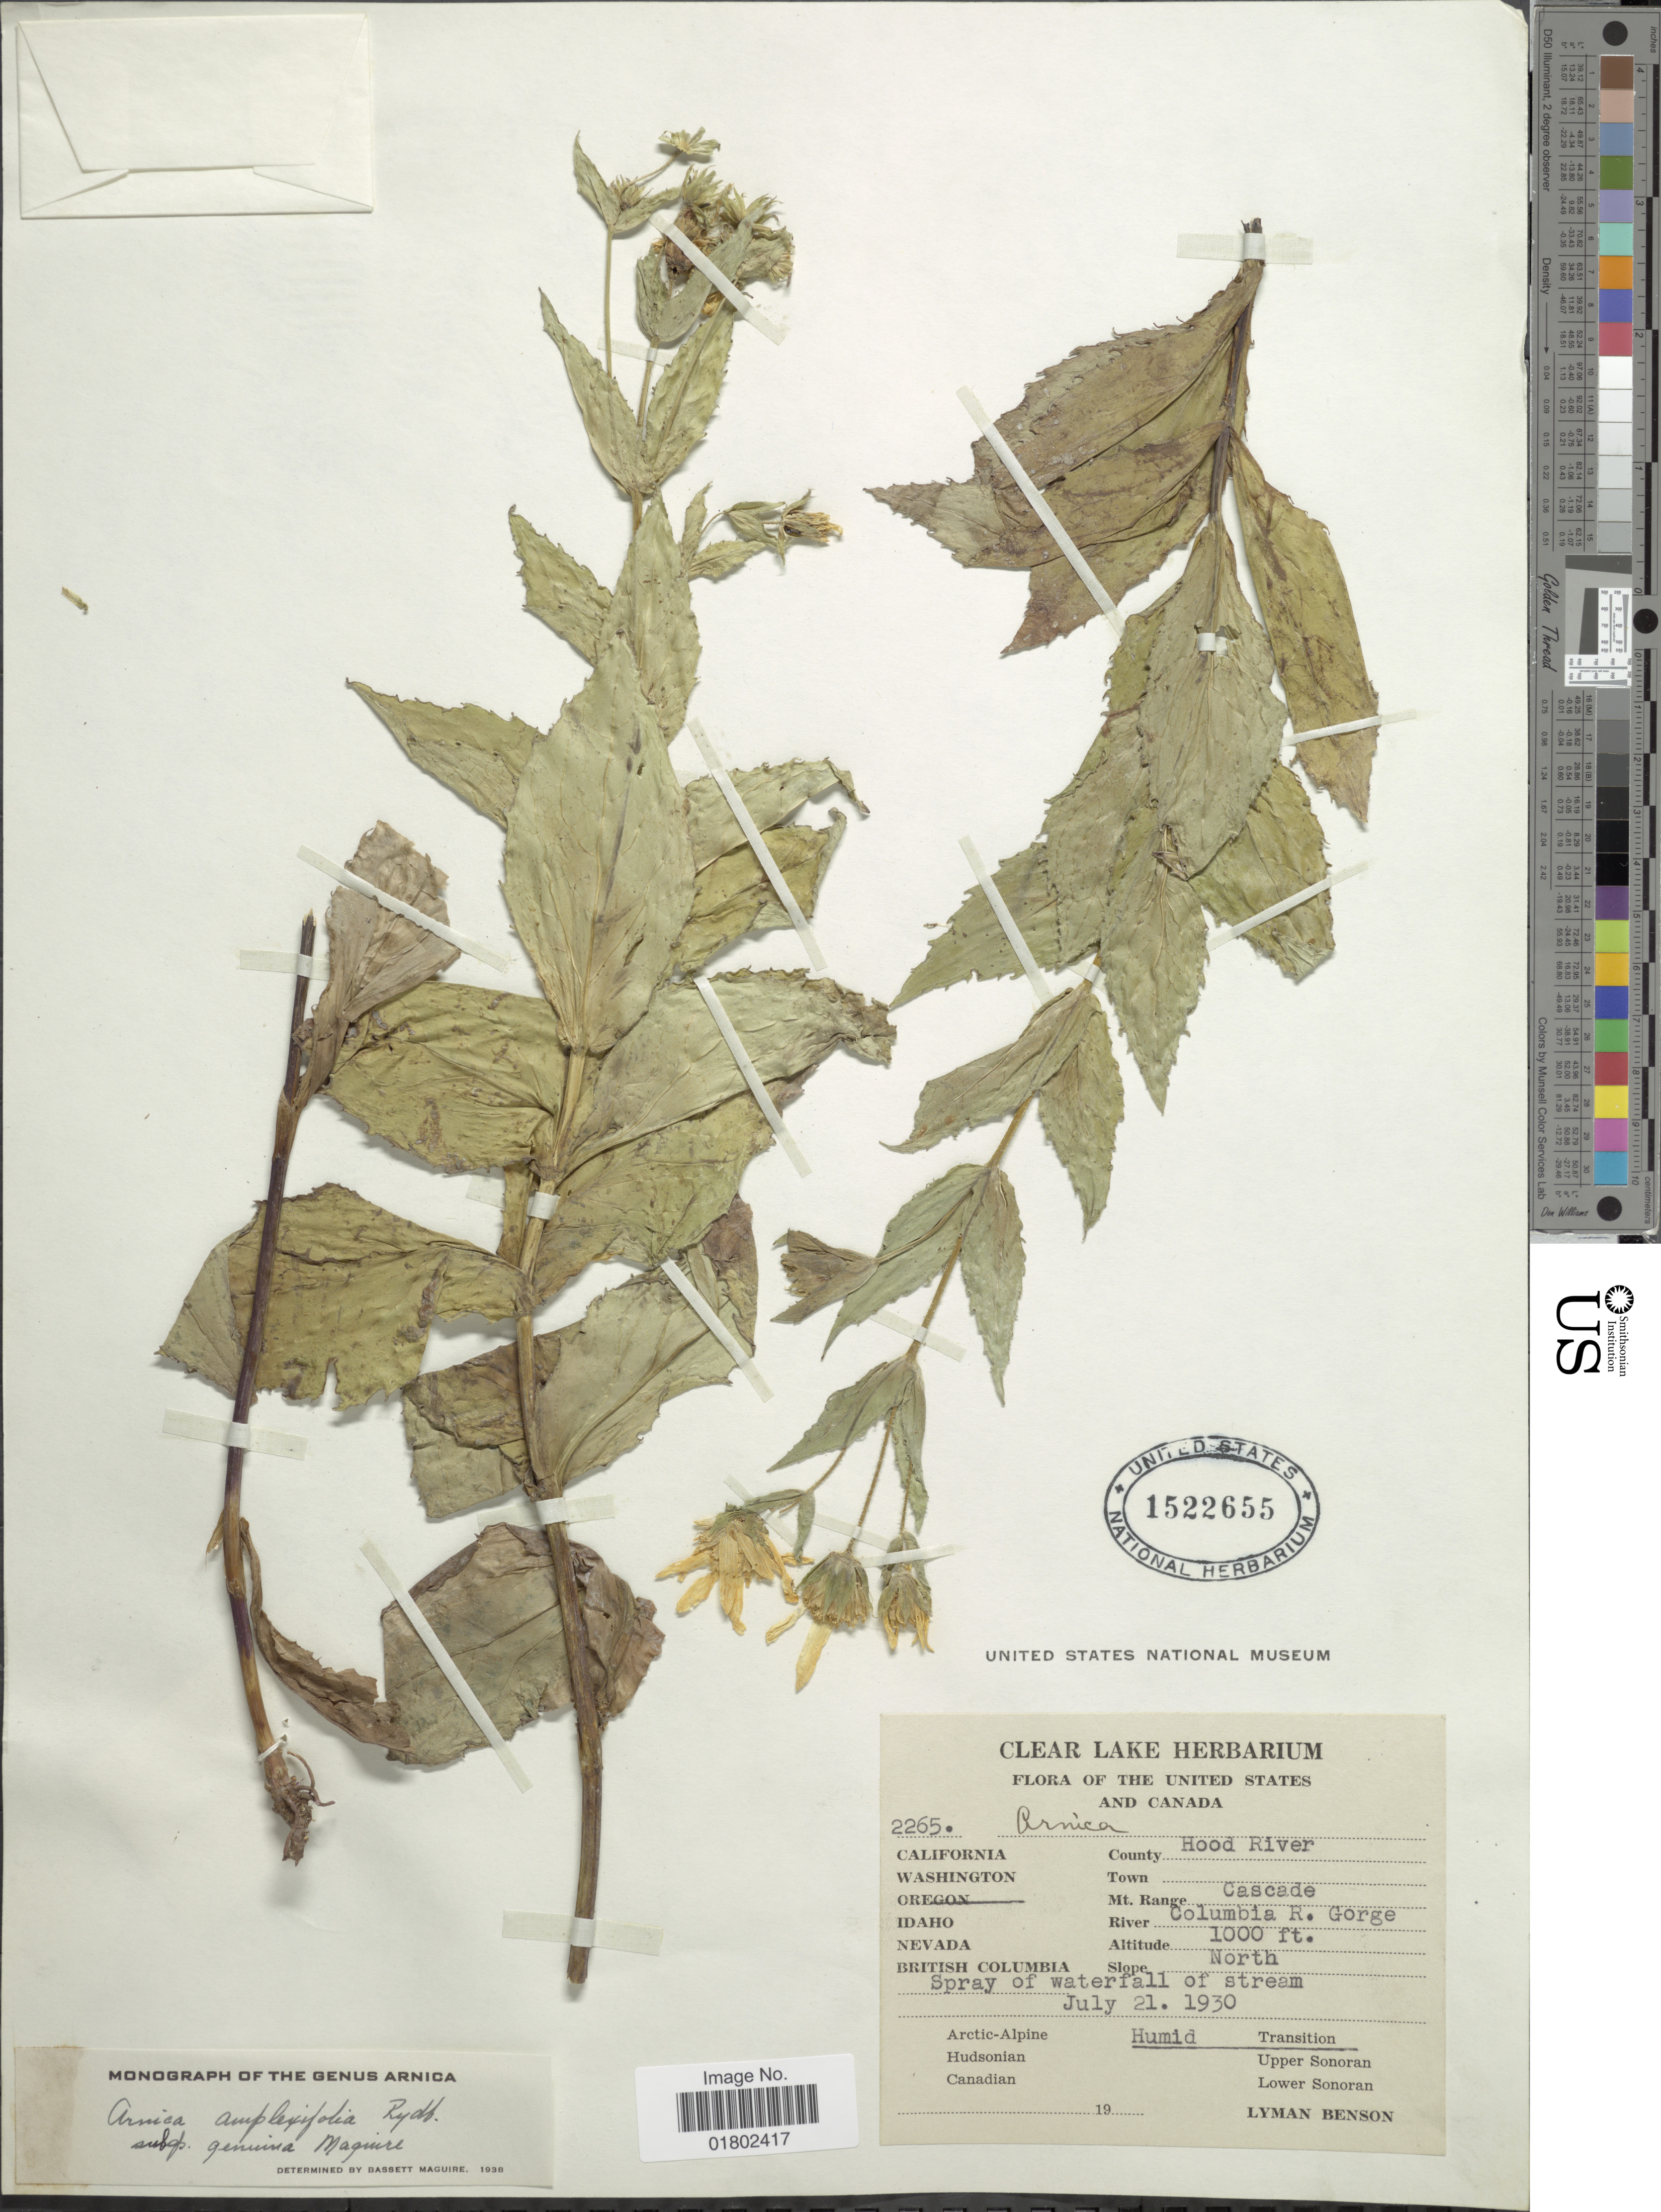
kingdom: Plantae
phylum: Tracheophyta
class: Magnoliopsida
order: Asterales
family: Asteraceae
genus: Arnica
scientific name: Arnica amplexifolia subsp. genuina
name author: Maguire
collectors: L. D. Benson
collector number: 2265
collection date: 1930-07-21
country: United States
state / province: Oregon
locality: County Hood River, Mt. Range, Cascade, River Columbia R. Gorge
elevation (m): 305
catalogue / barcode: US 1522655